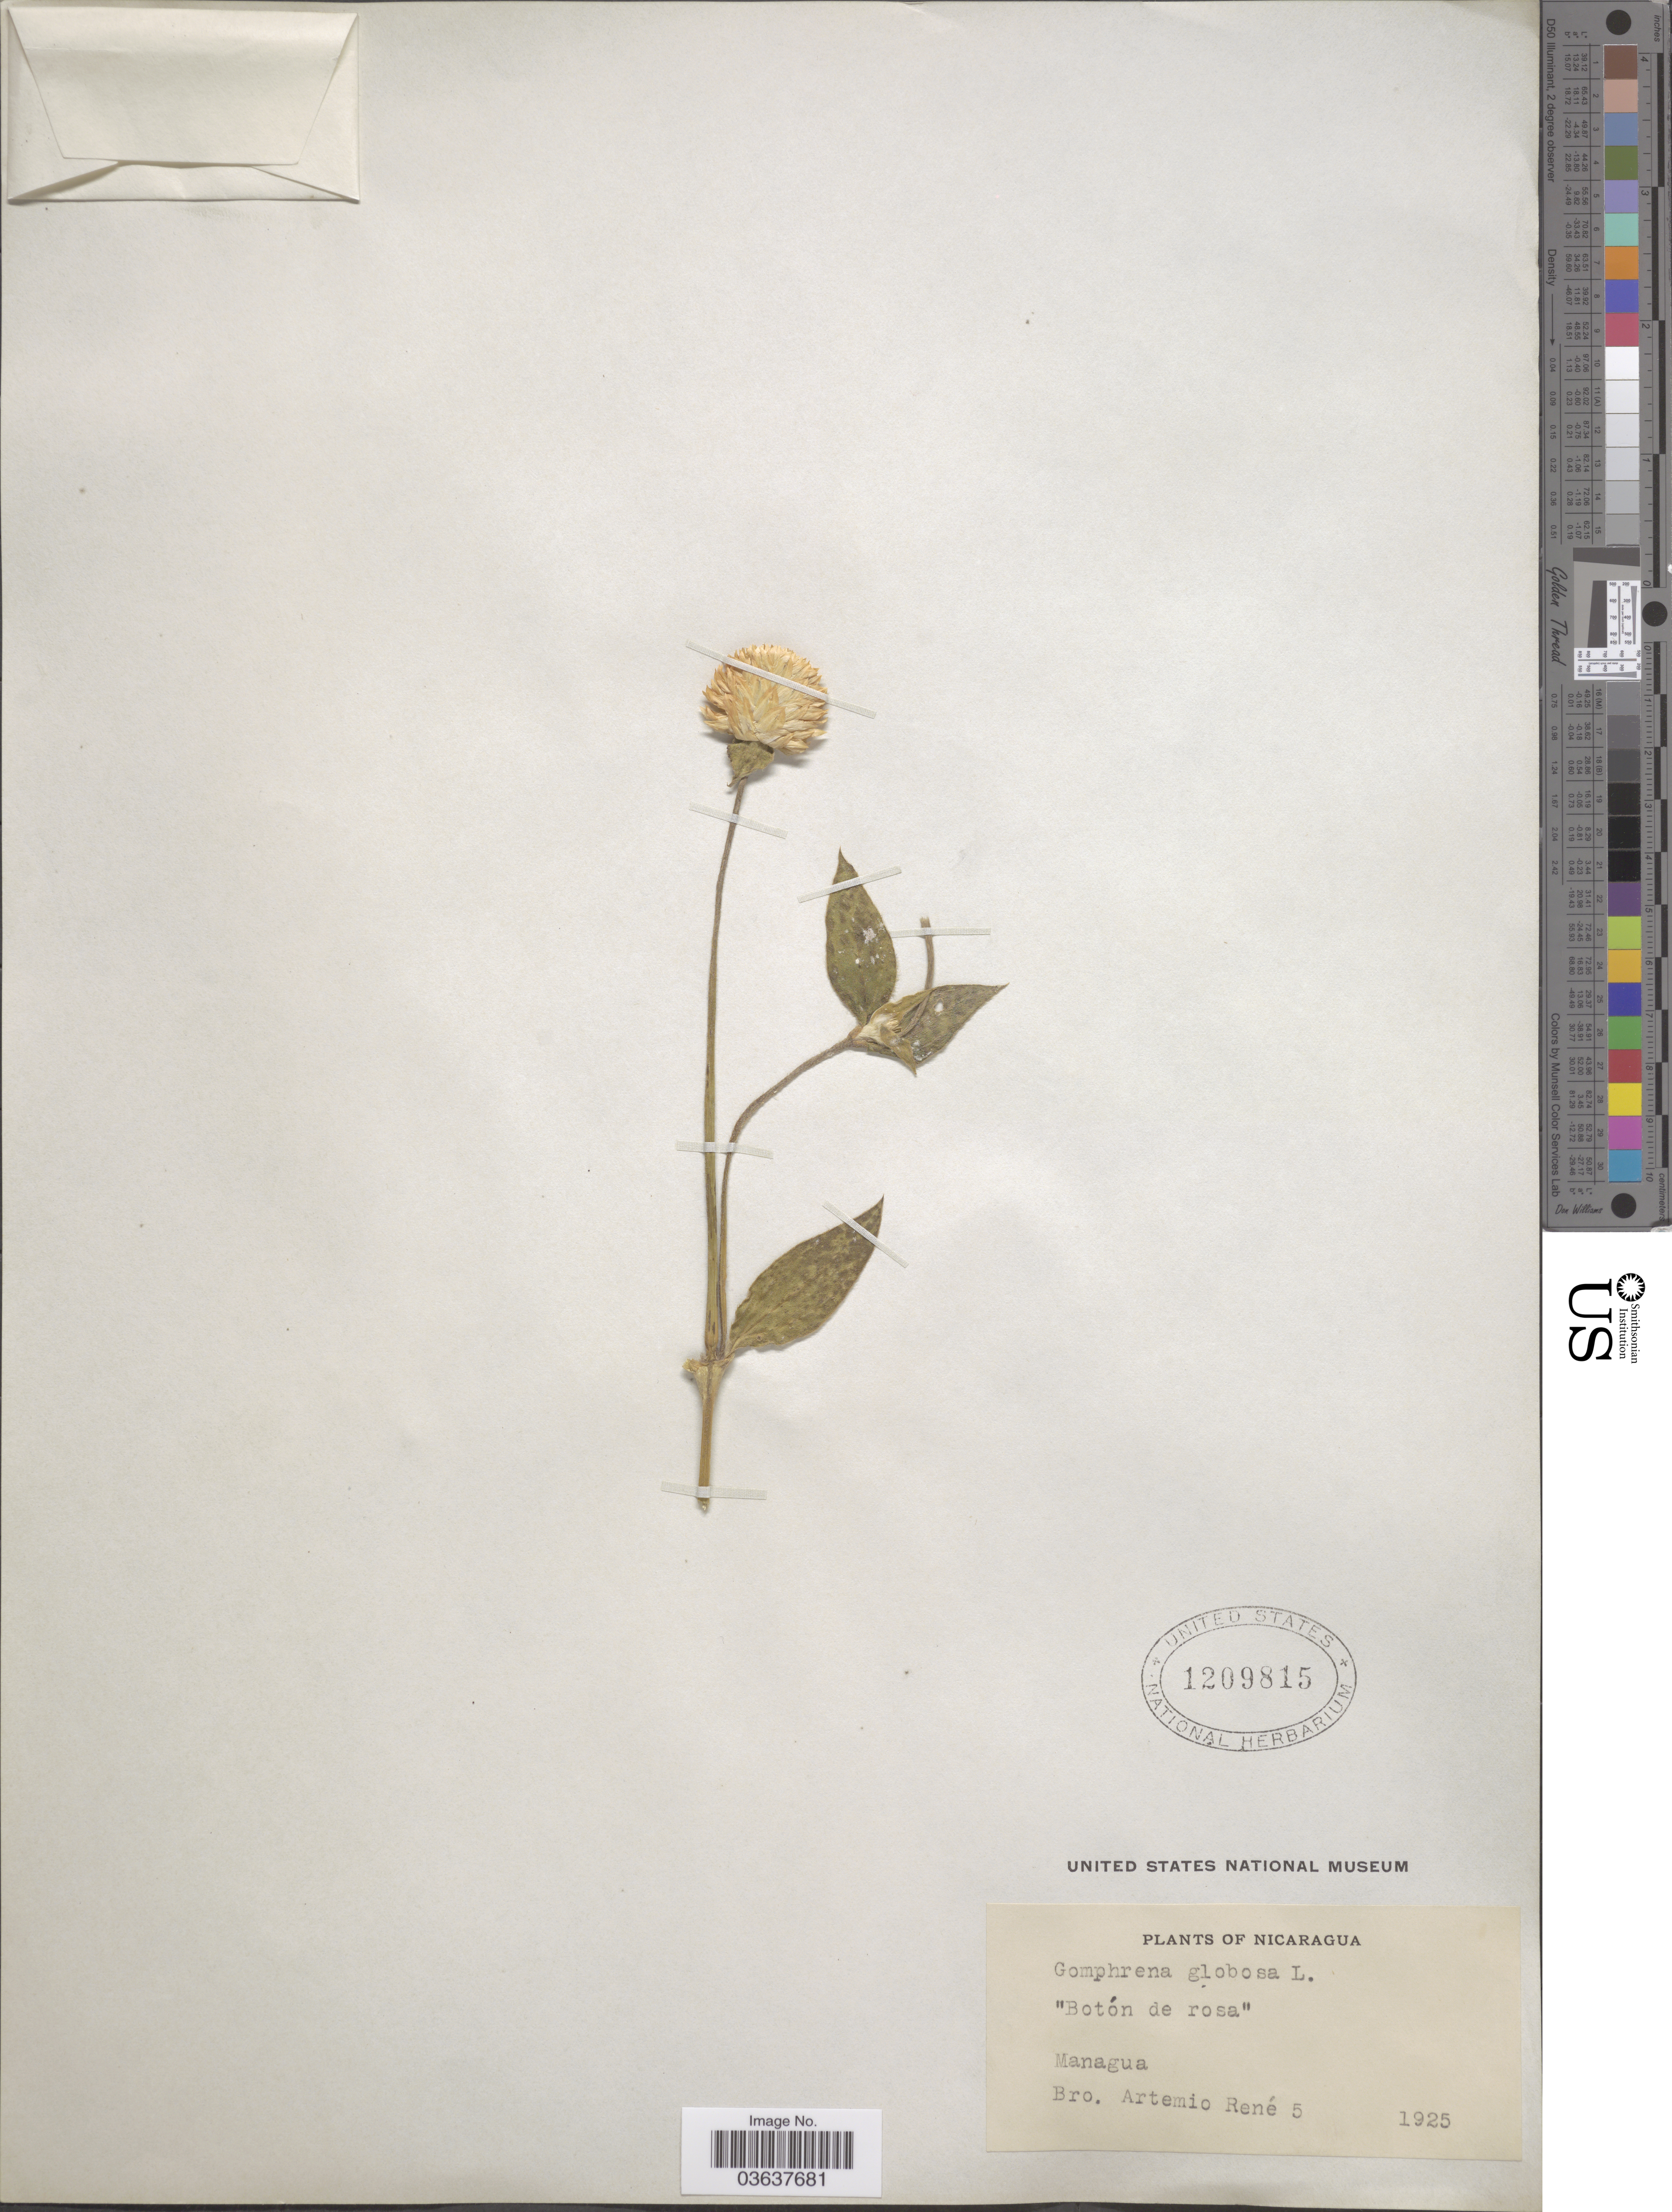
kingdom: Plantae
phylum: Tracheophyta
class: Magnoliopsida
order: Caryophyllales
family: Amaranthaceae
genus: Gomphrena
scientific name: Gomphrena globosa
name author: L.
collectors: B. Rene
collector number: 5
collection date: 1925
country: Nicaragua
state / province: Managua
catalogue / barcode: US 1209815